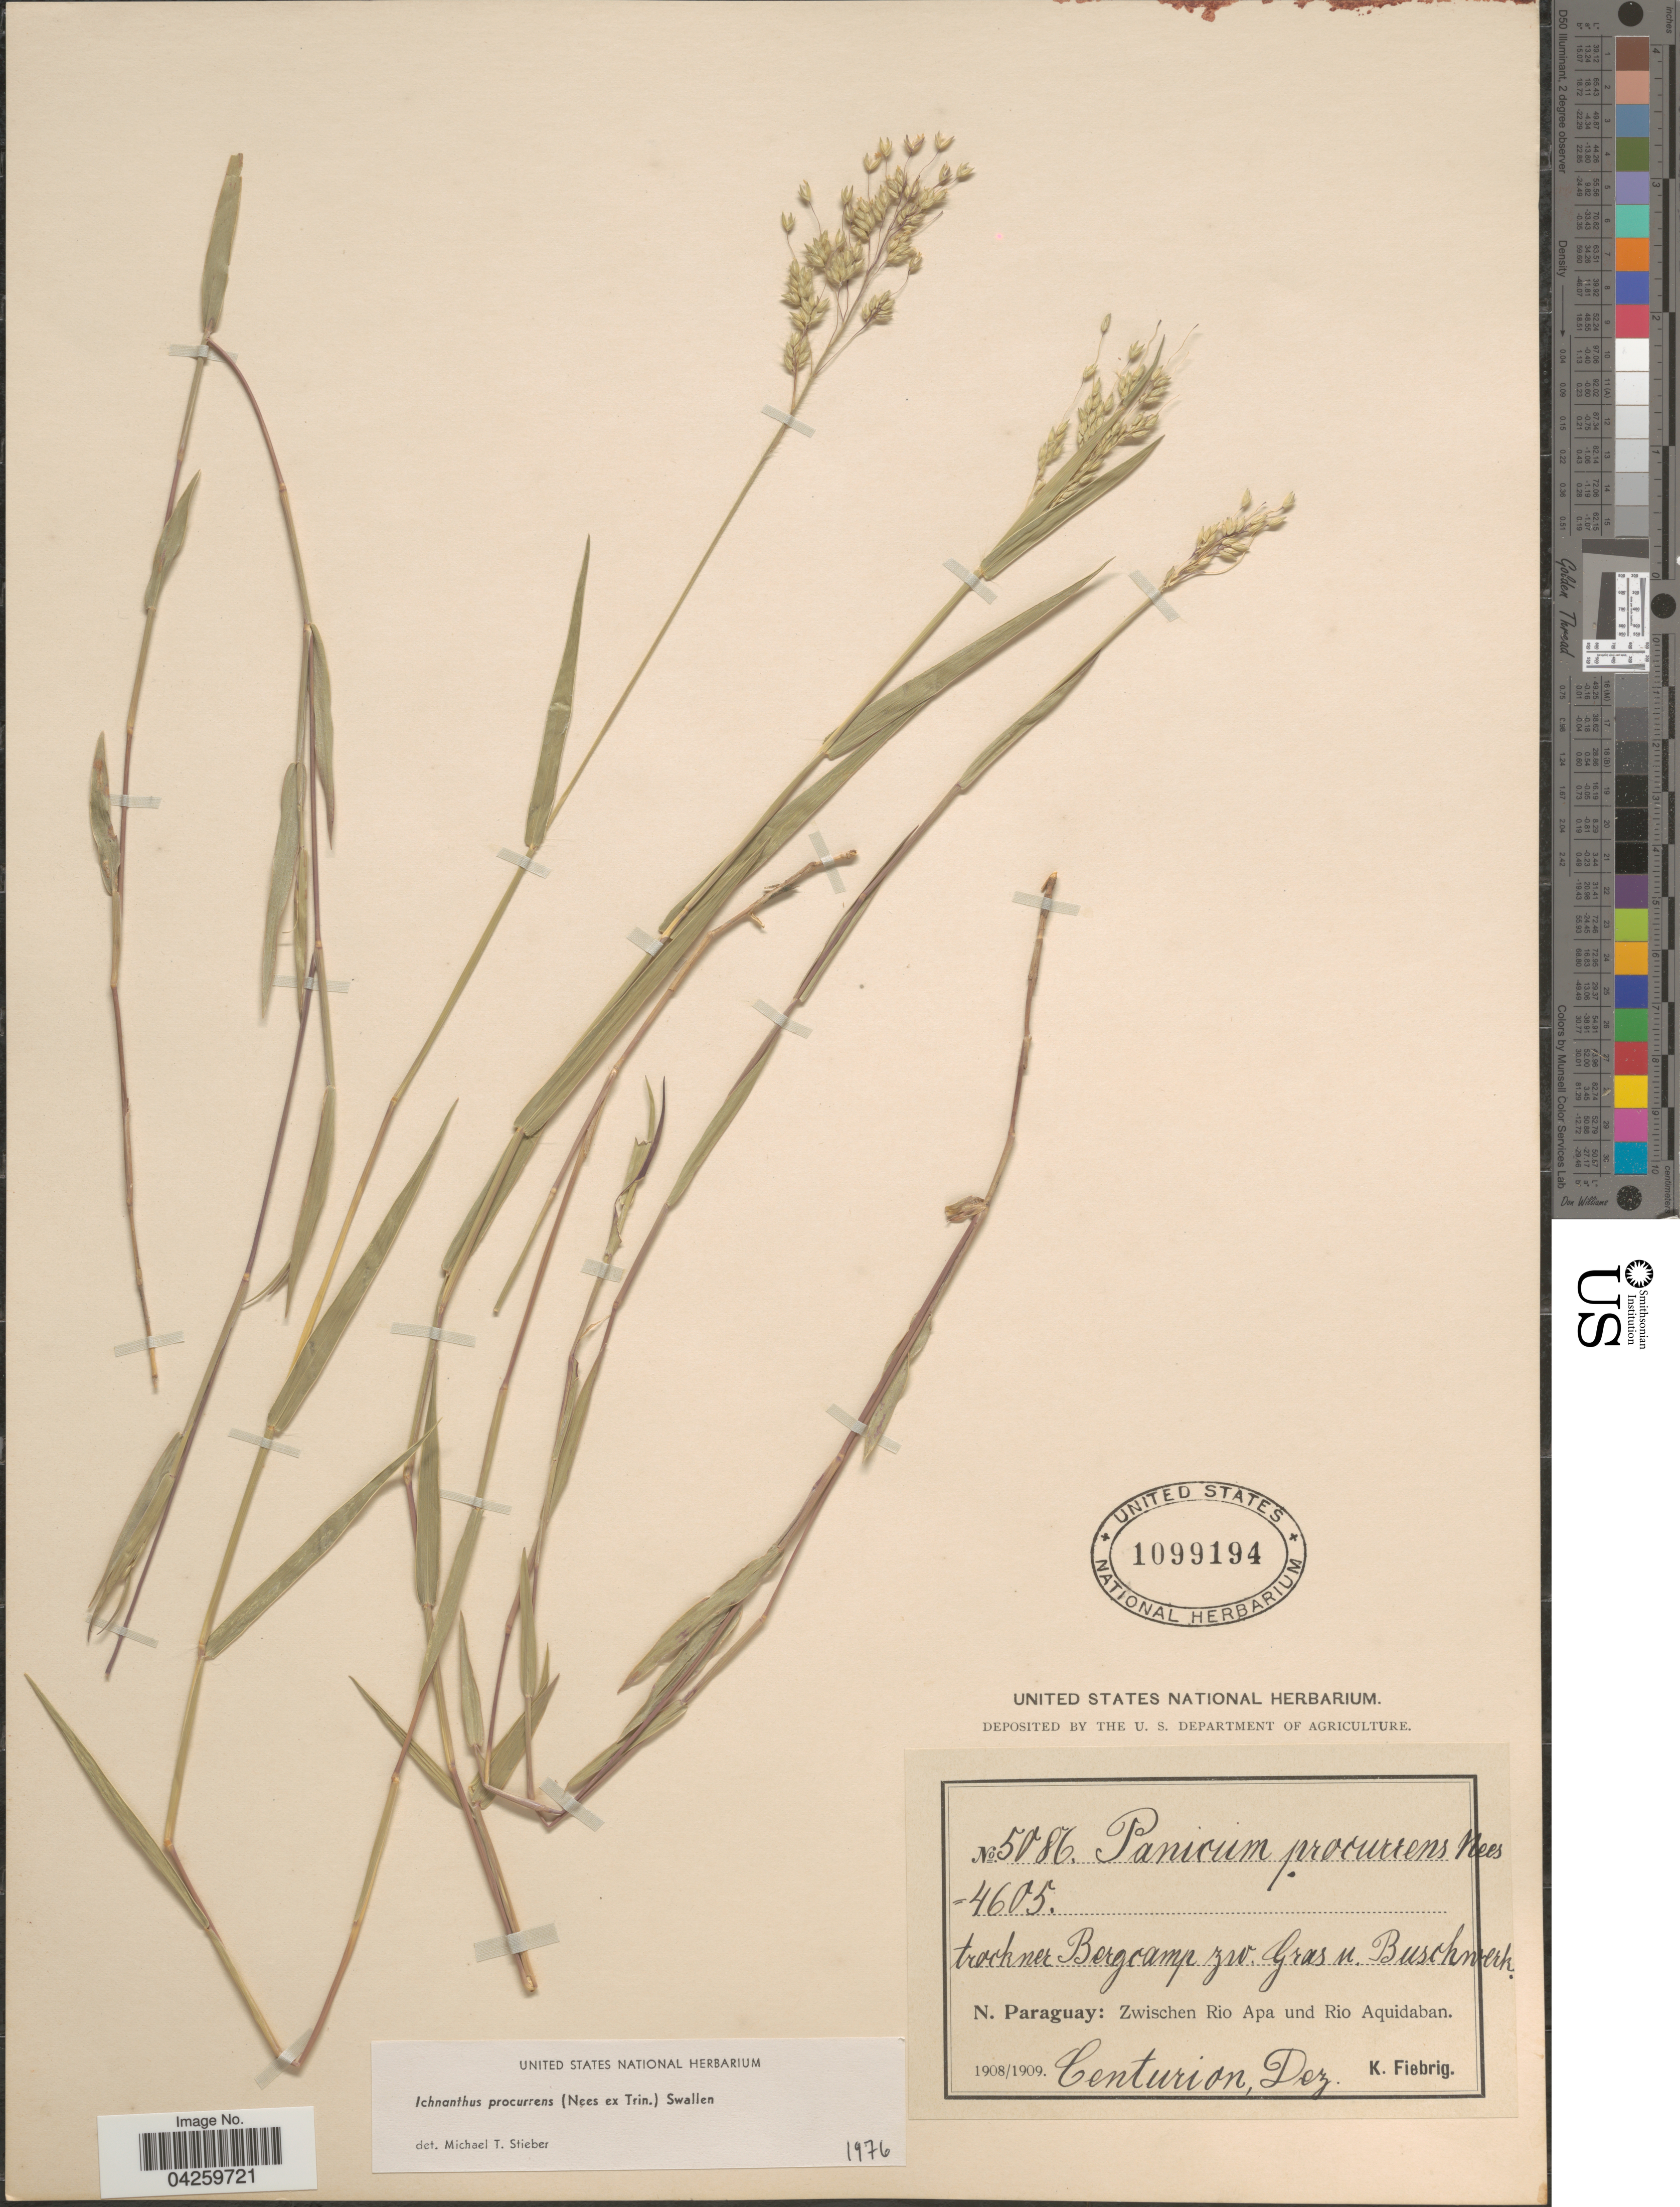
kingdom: Plantae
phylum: Tracheophyta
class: Liliopsida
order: Poales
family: Poaceae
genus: Ichnanthus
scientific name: Ichnanthus procurrens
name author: (Nees ex Trin.) Swallen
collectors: K. Fiebrig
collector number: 5086/4605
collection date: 1908-12/1909-12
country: Paraguay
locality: N. Paraguay: Zwischen Rio Apa und Rio Aquidaban.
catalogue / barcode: US 1099194